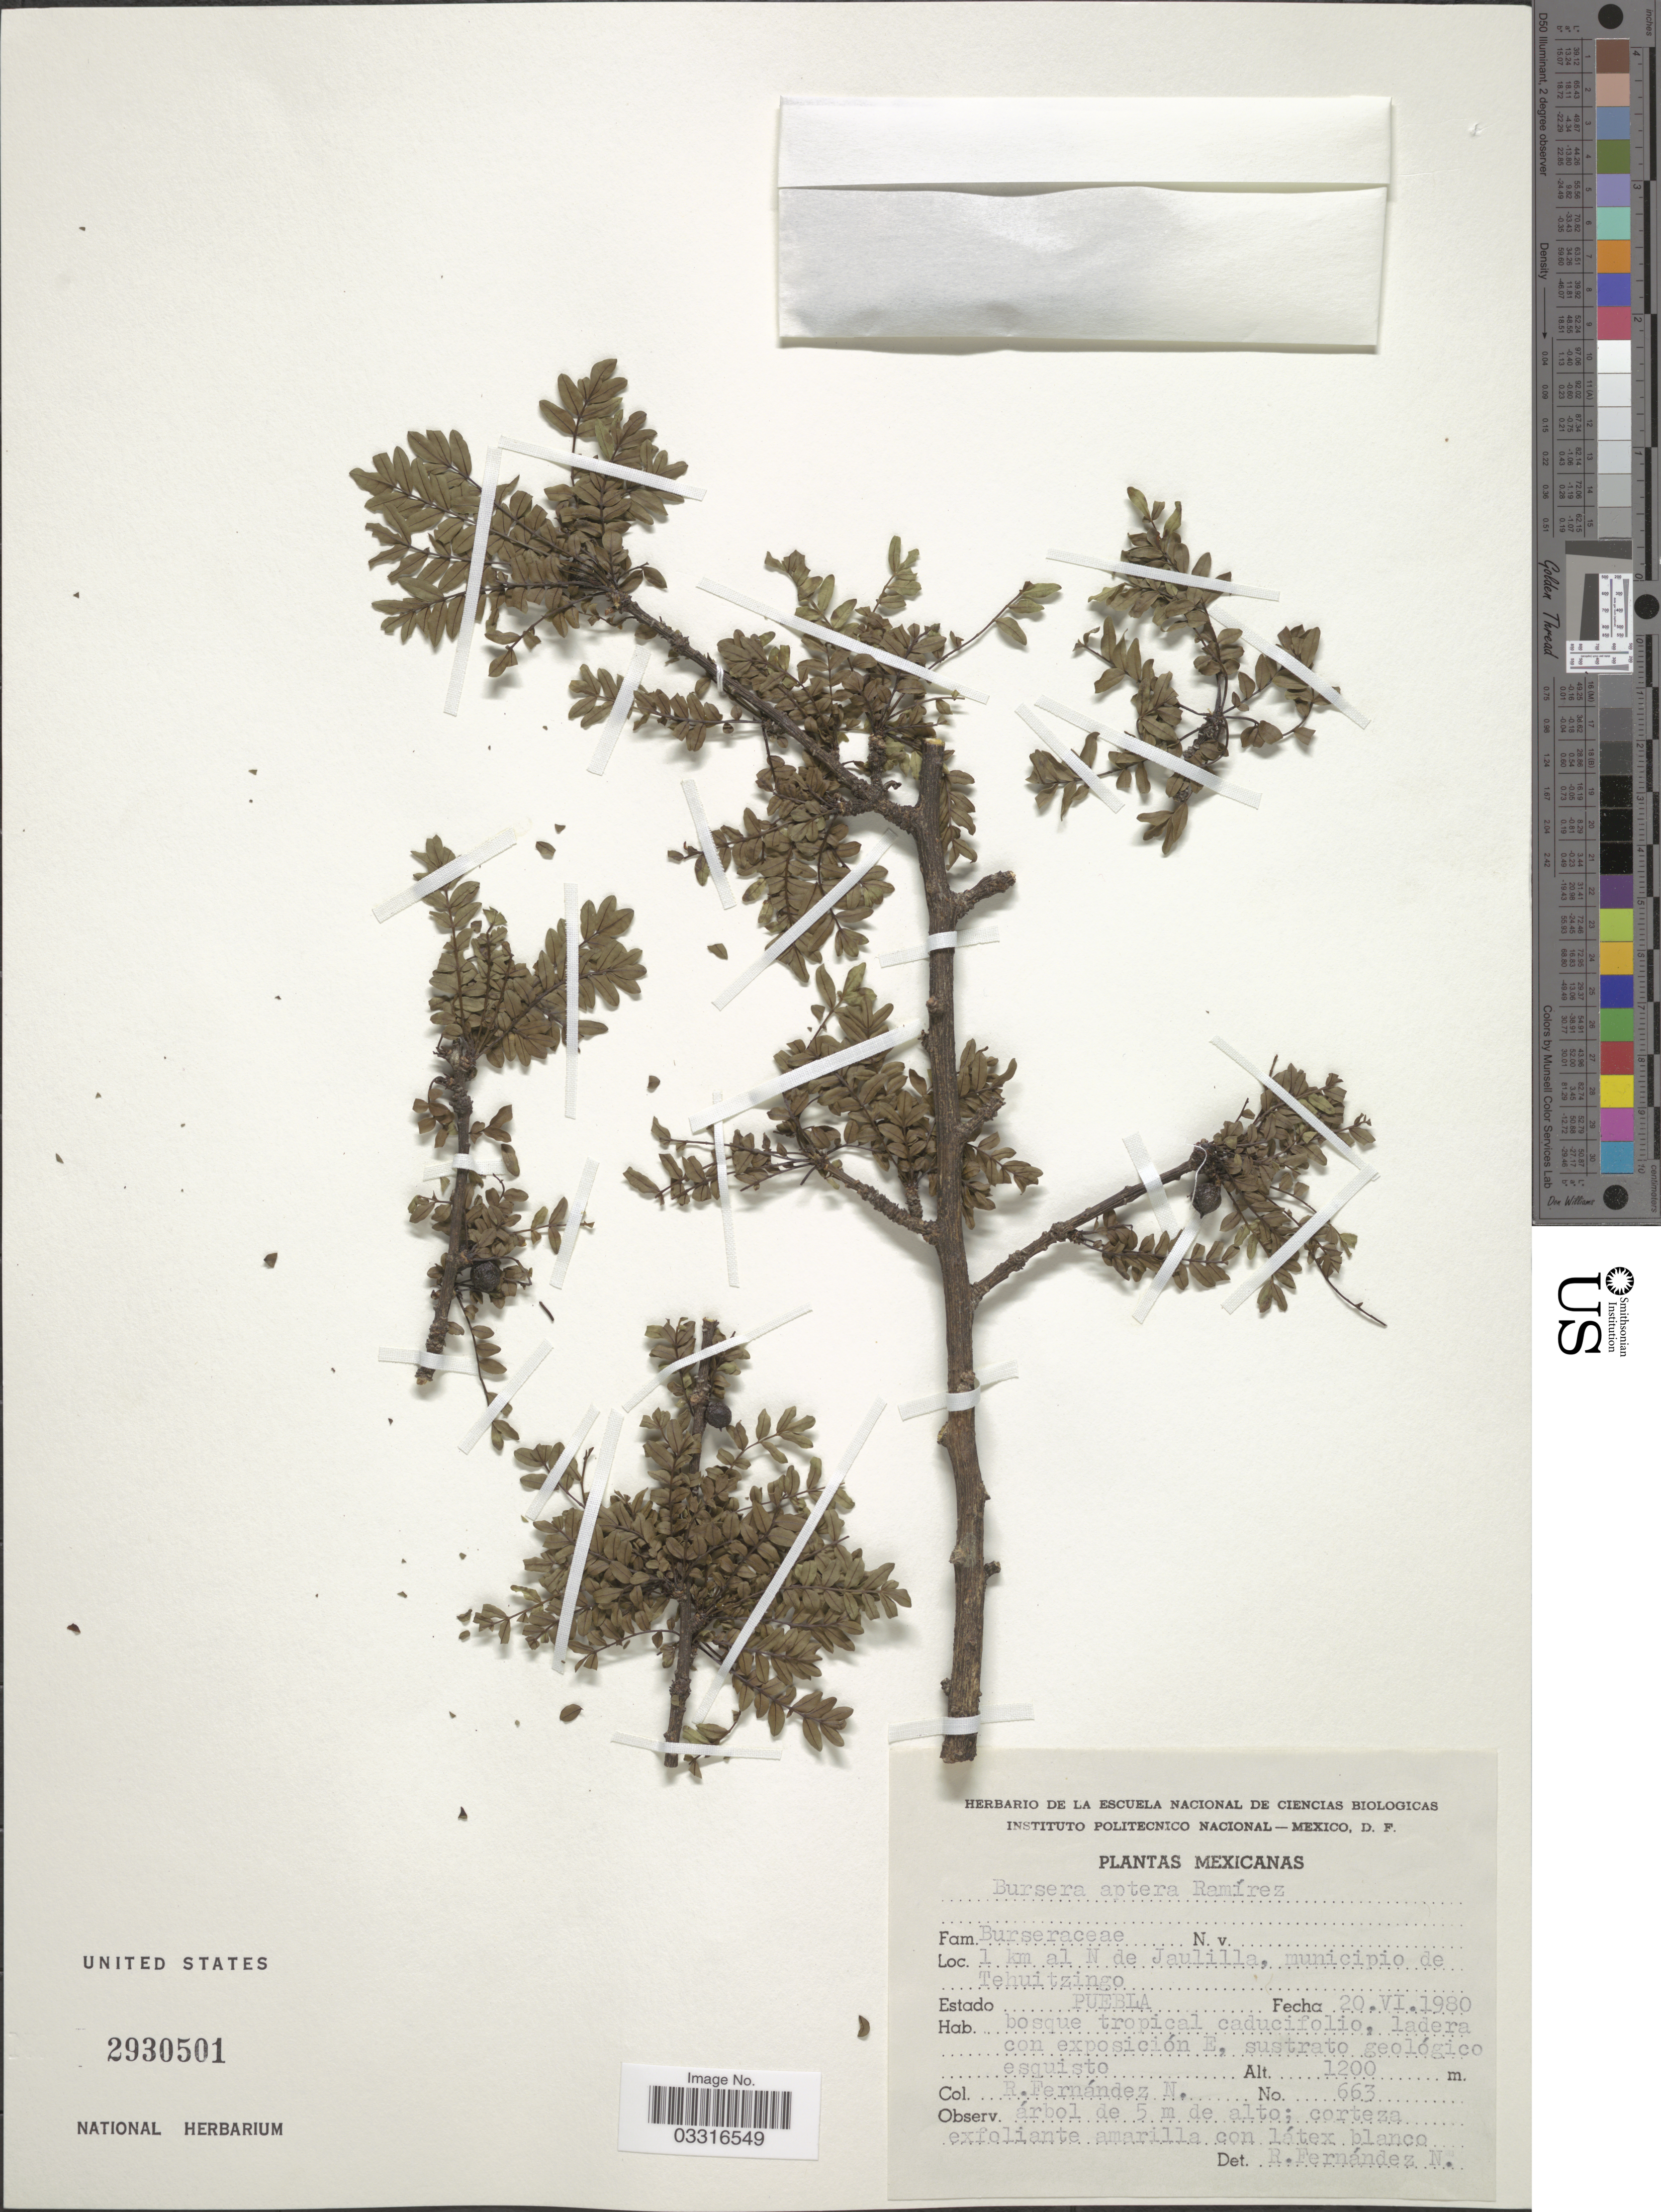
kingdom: Plantae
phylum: Tracheophyta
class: Magnoliopsida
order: Sapindales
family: Burseraceae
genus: Bursera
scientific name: Bursera aptera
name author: Ramírez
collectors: R. Fernández Nava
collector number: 663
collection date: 1980-06-20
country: Mexico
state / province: Puebla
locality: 1 km al N de Jaulilla, municipio de Tehuitzingo.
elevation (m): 1200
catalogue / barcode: US 2930501